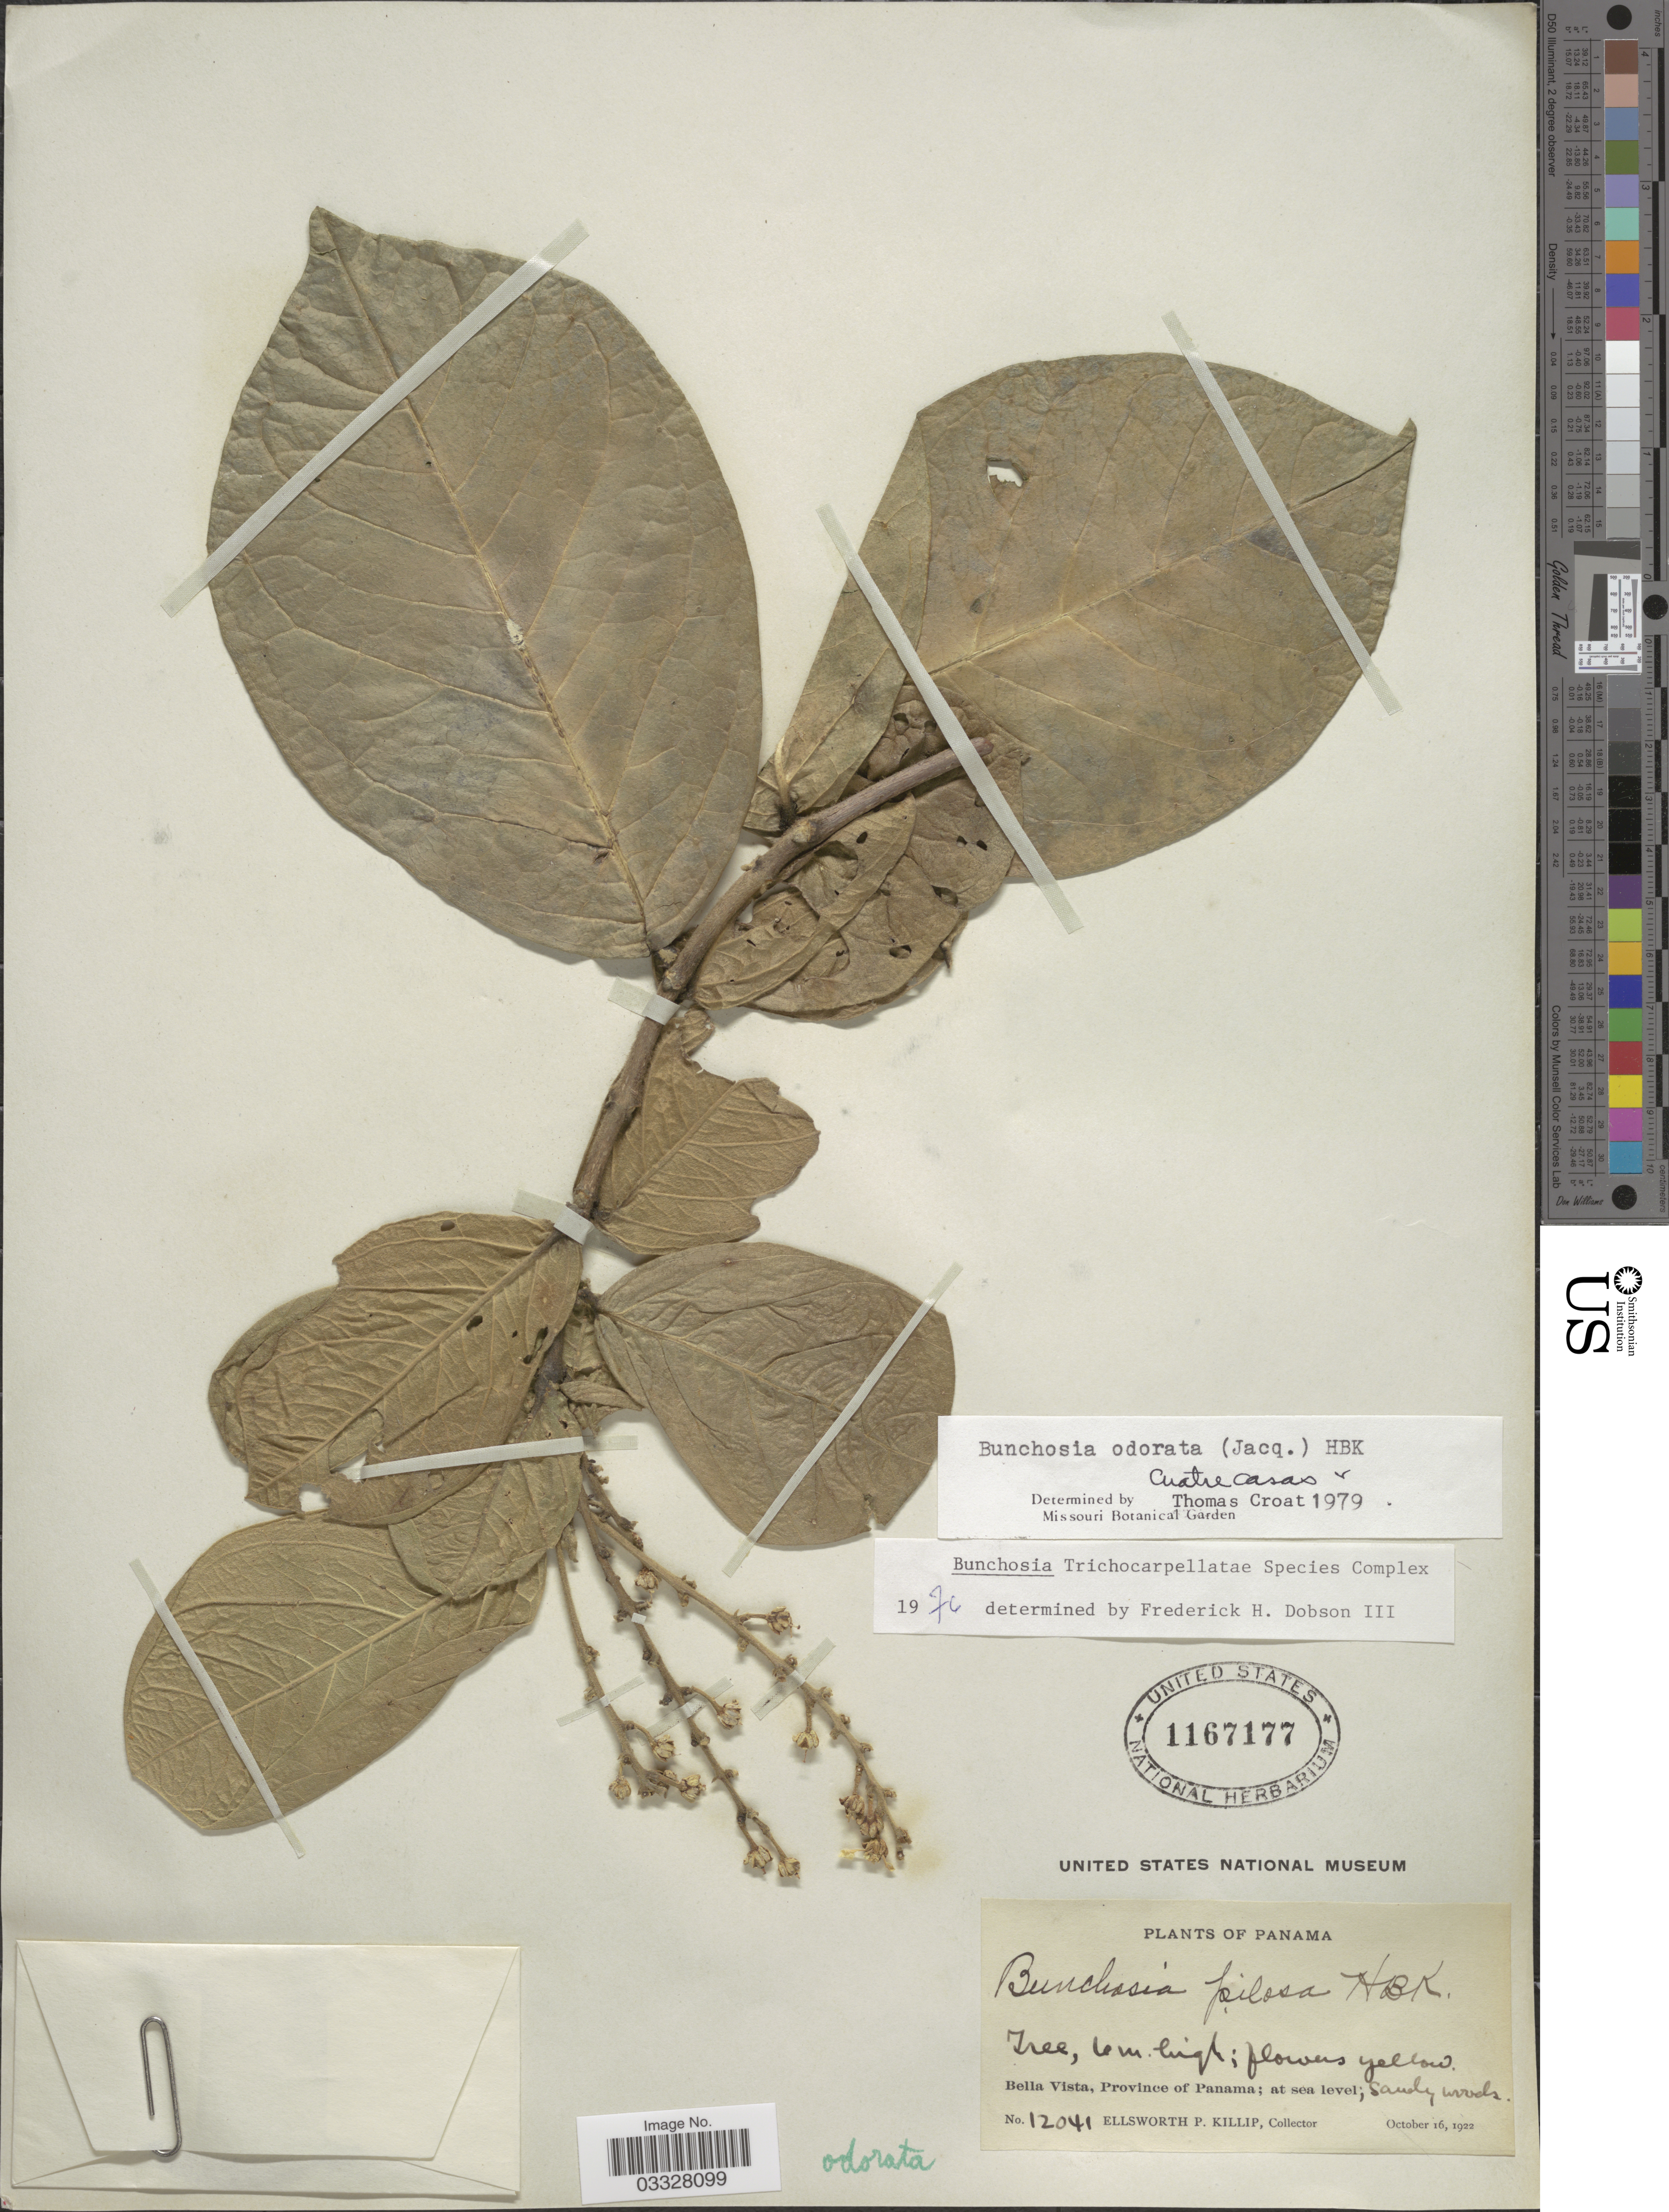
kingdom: Plantae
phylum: Tracheophyta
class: Magnoliopsida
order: Malpighiales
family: Malpighiaceae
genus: Bunchosia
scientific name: Bunchosia odorata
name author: (Jacq.) DC.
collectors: E. P. Killip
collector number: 12041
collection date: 1922-10-16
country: Panama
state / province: Panamá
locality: Bella Vista.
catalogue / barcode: US 1167177